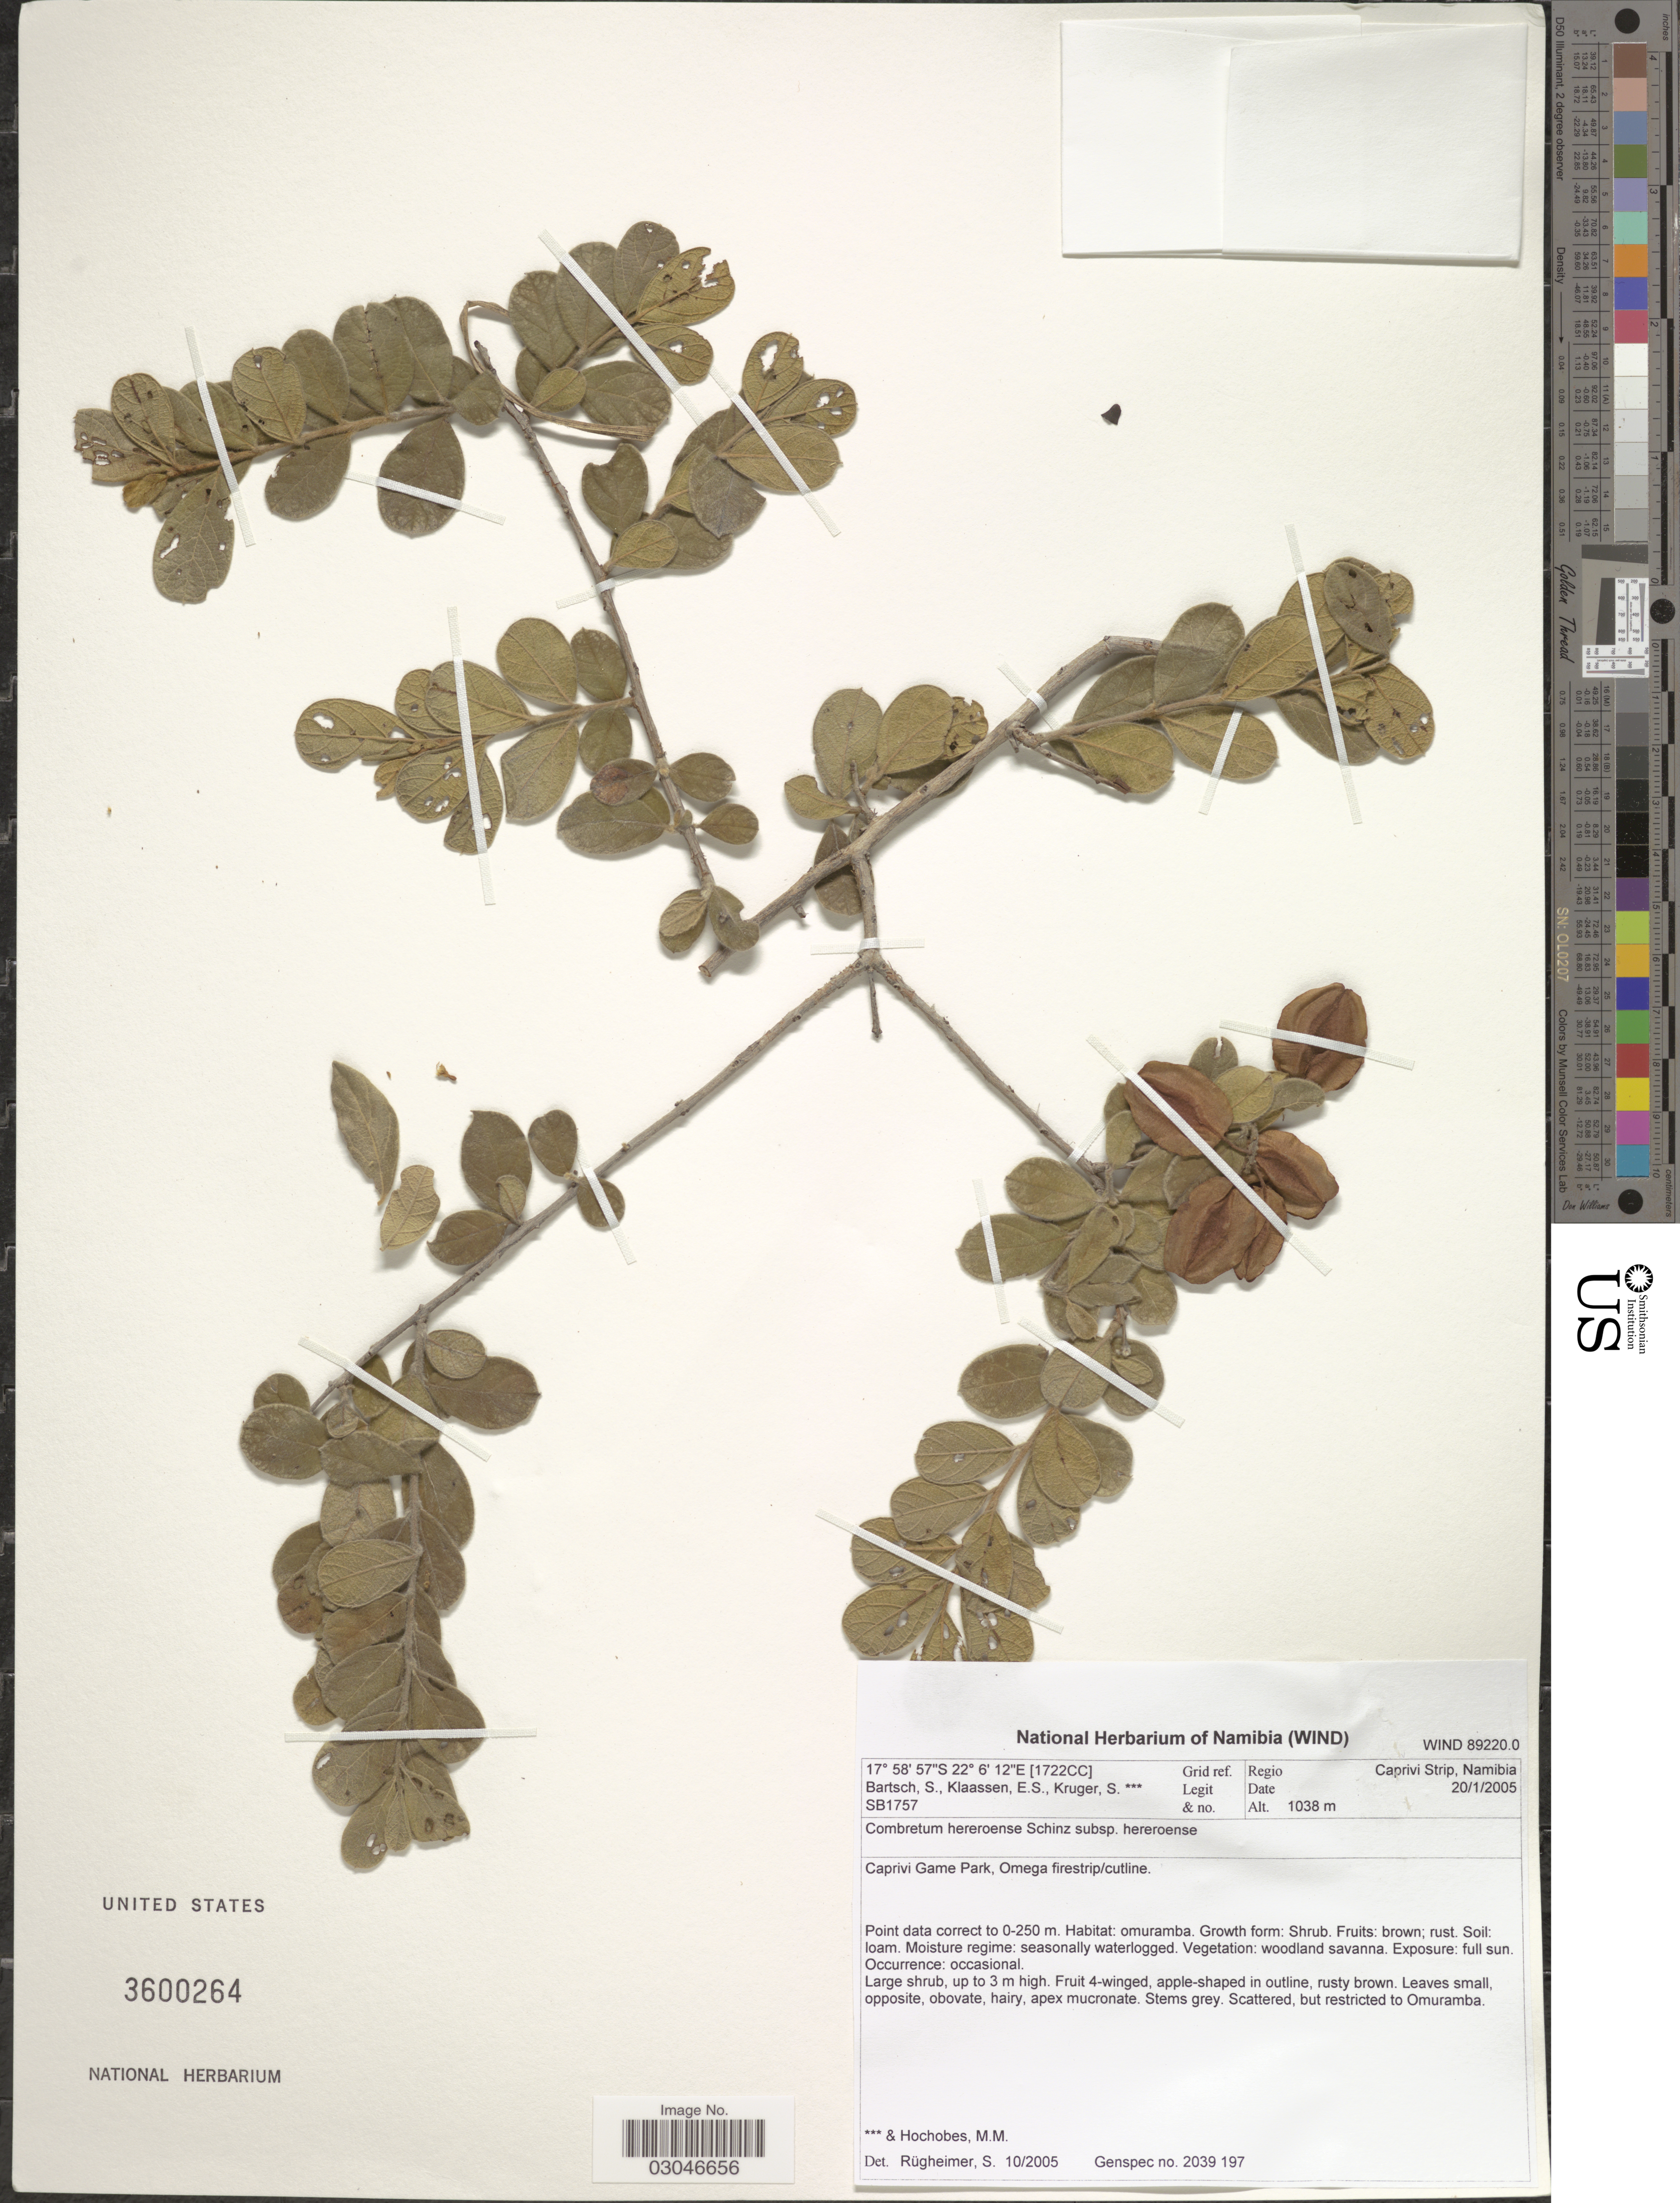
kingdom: Plantae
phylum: Tracheophyta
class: Magnoliopsida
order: Myrtales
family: Combretaceae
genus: Combretum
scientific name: Combretum hereroense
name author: Schinz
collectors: S. Bartsch, E. S. Klaassen, S. Kruger & M. Hochobes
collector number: SB1757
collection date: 2005-01-20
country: Namibia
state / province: Caprivi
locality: [1722CC] Grid ref. Regio Caprivi Strip, Namibia. Caprivi Game Park, Omega firestrip/cutline.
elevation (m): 1038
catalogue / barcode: US 3600264